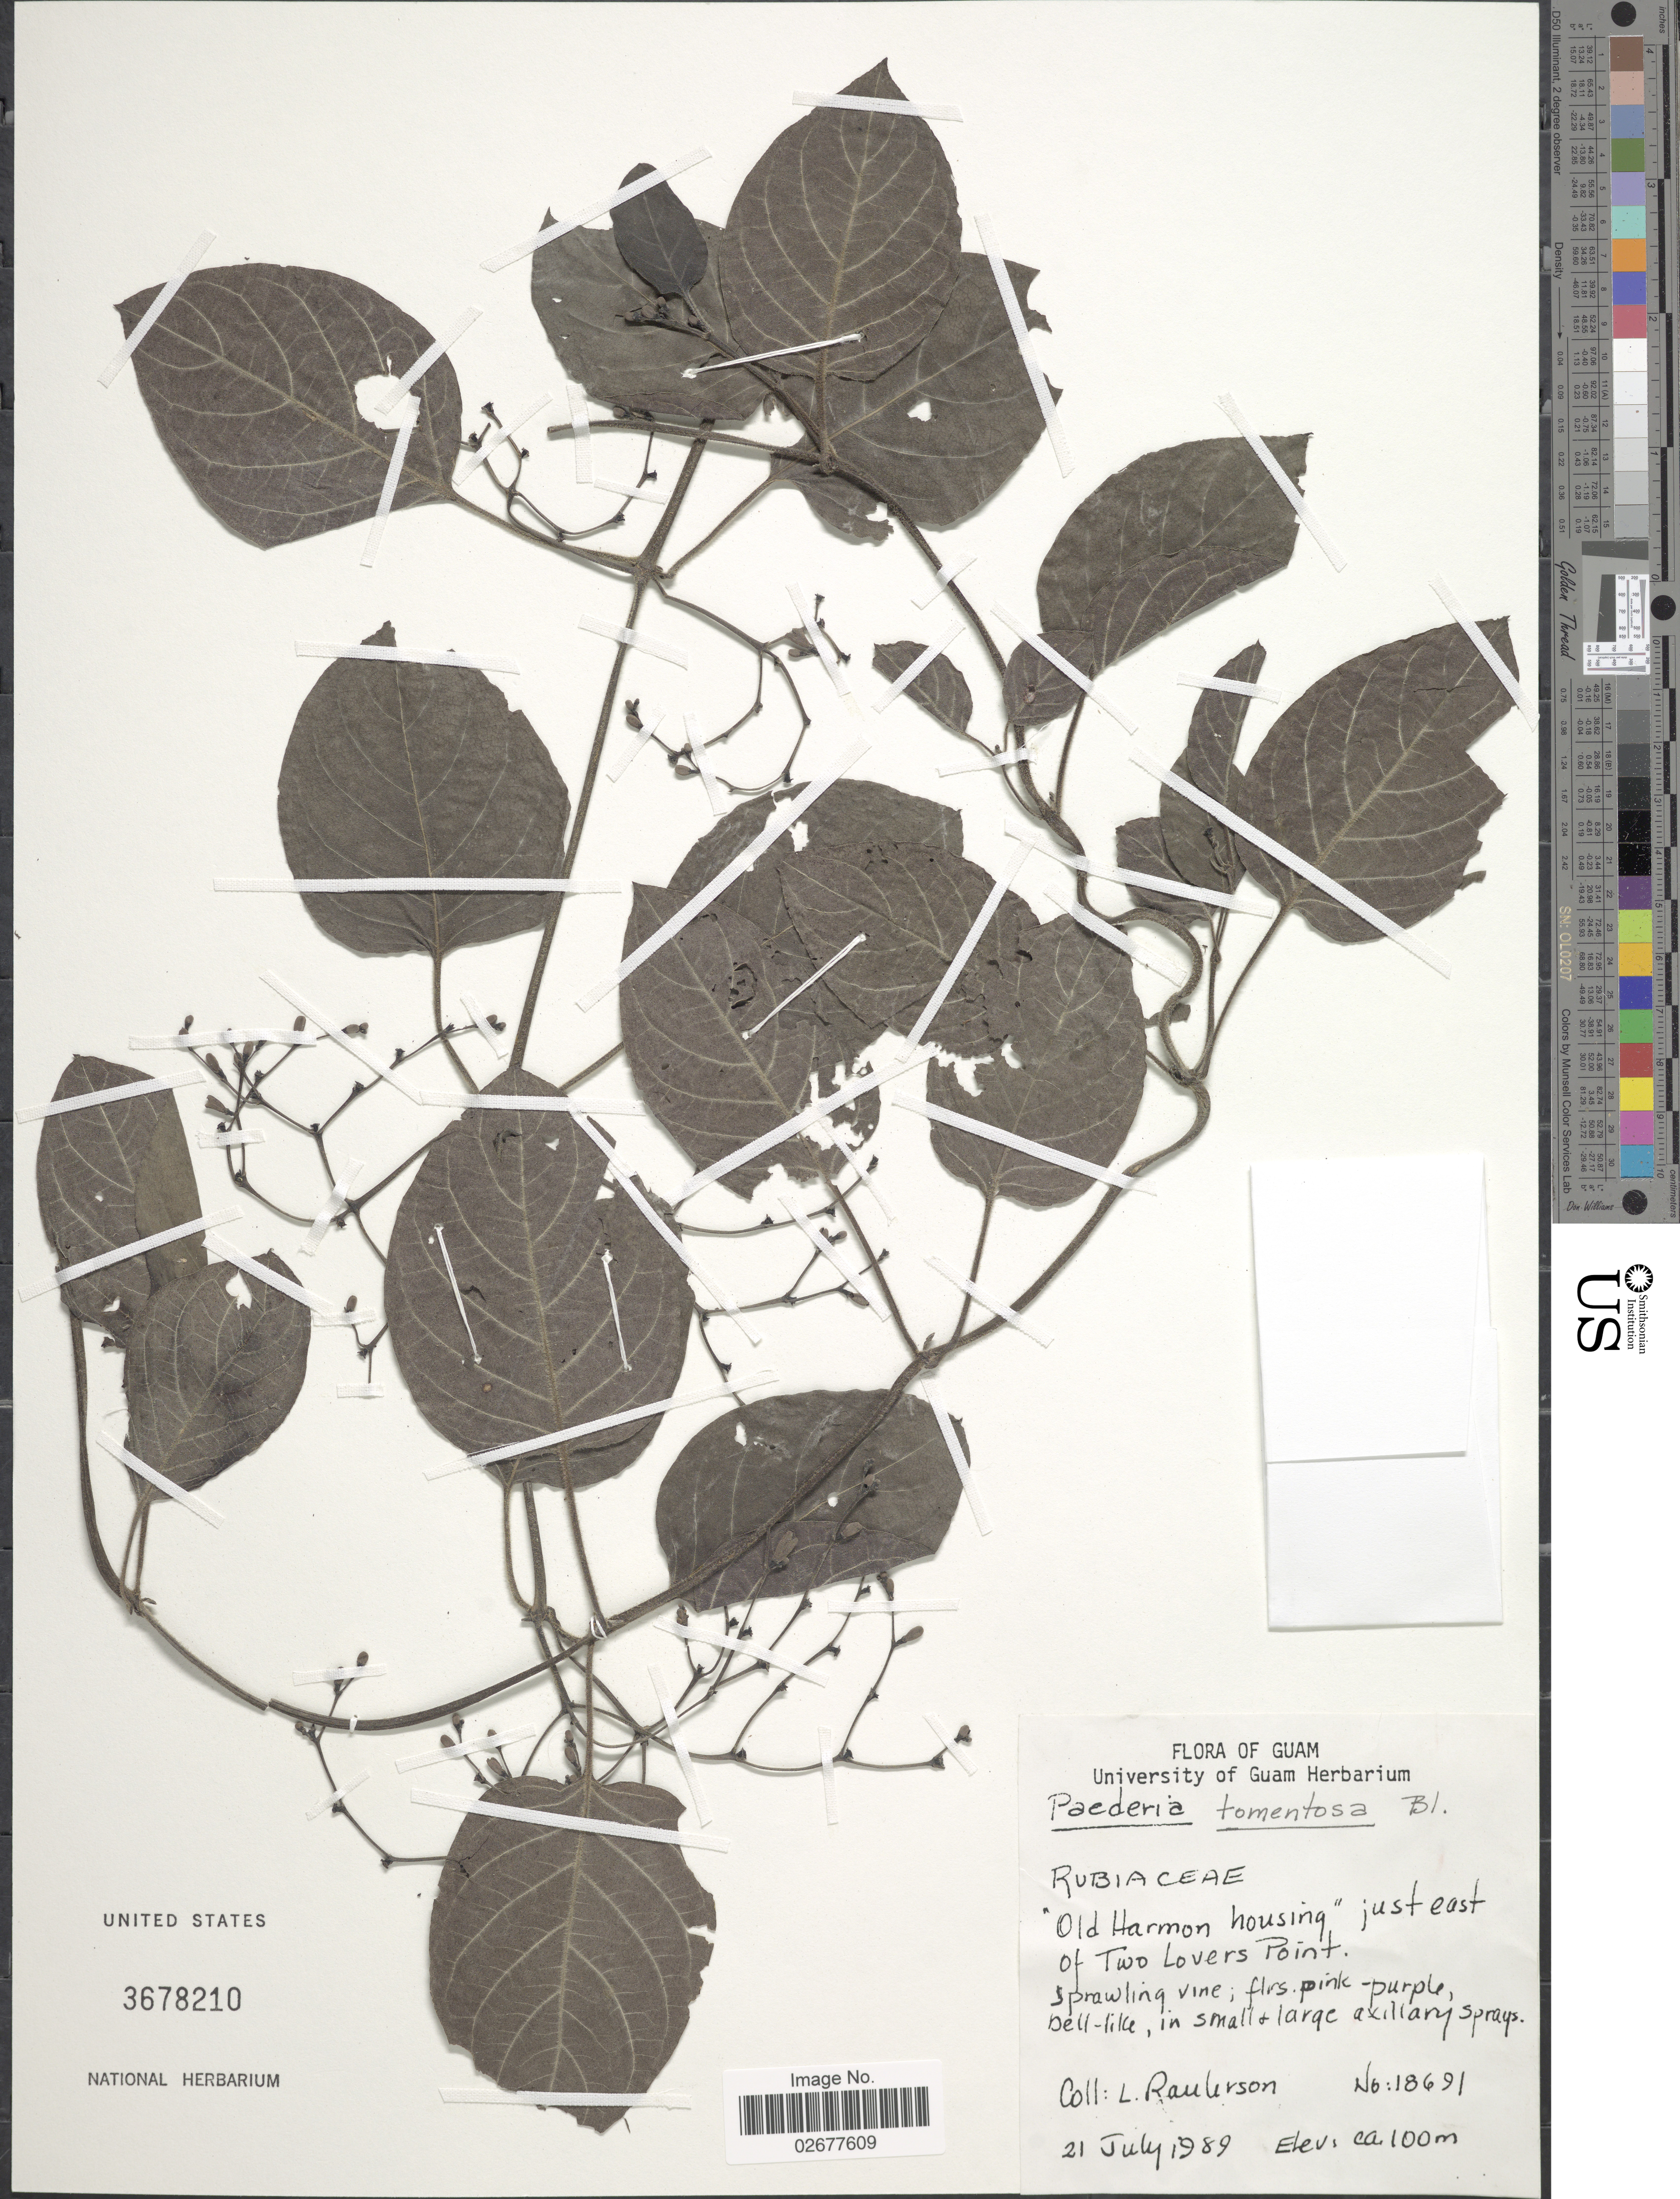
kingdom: Plantae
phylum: Tracheophyta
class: Magnoliopsida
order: Gentianales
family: Rubiaceae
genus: Paederia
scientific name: Paederia tomentosa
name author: Blume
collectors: L. Raulerson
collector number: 18691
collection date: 1989-07-21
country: Guam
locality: Old Harmon housing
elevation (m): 100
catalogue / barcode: US 3678210